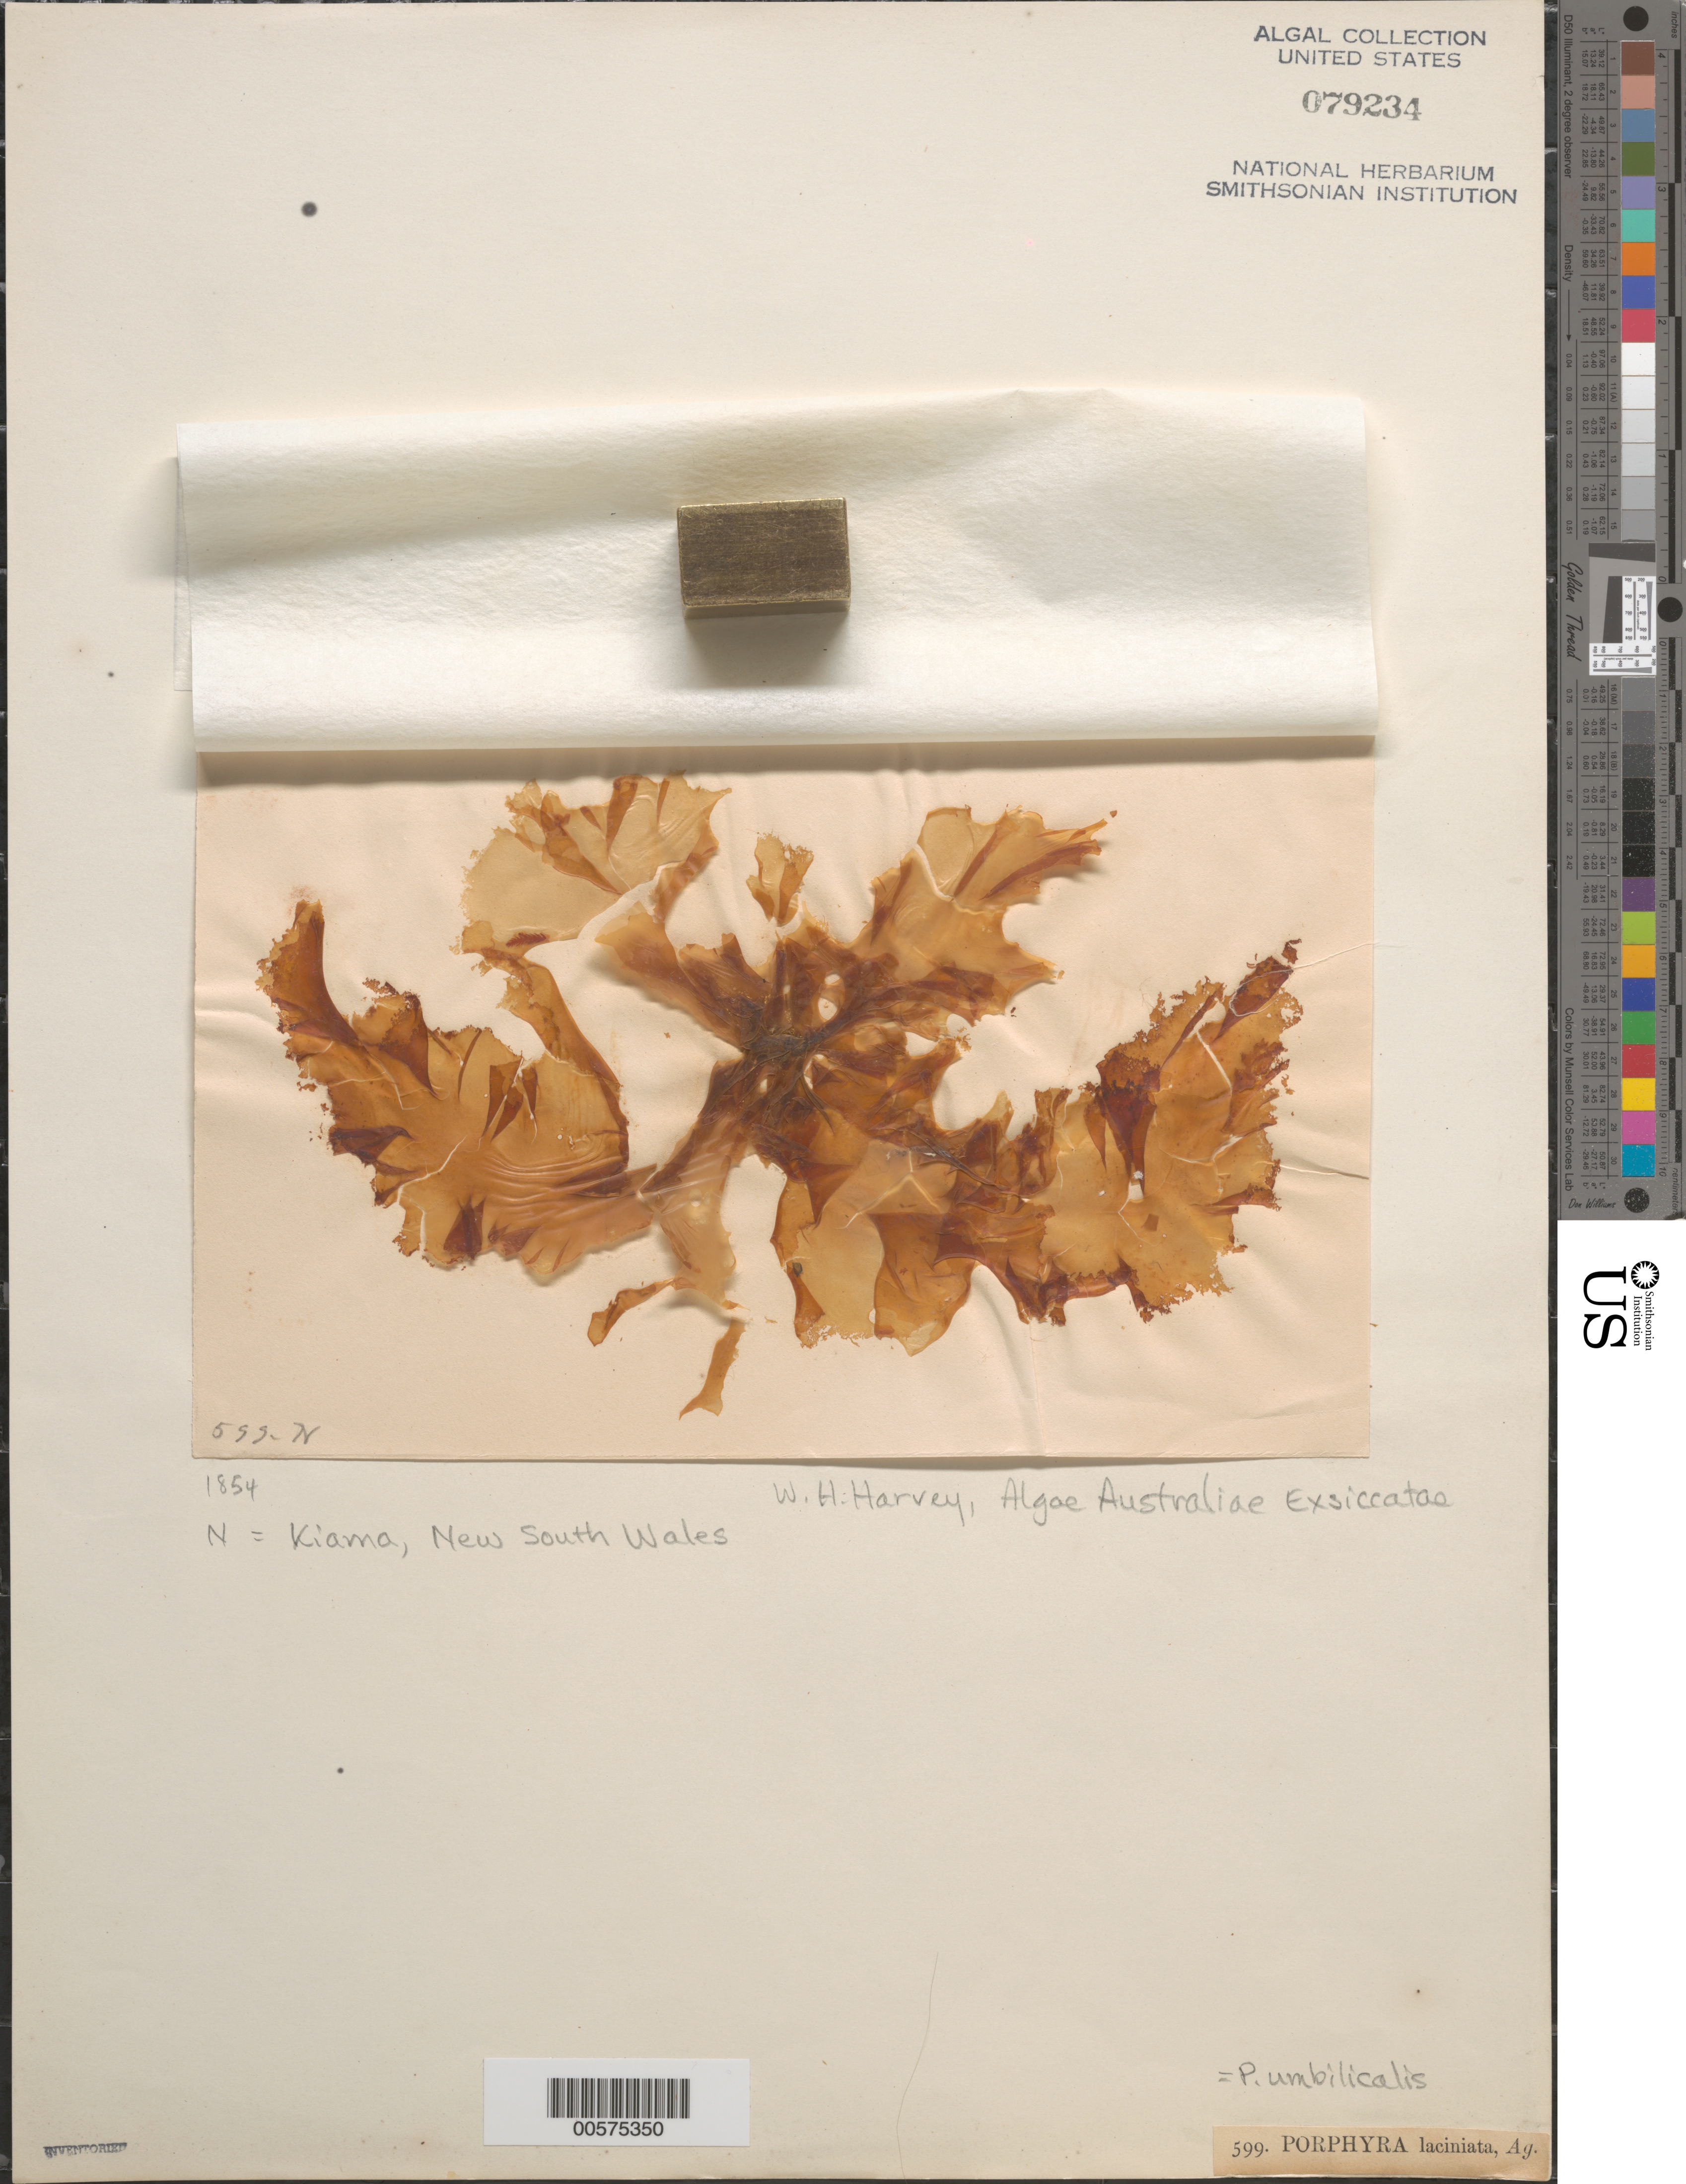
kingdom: Plantae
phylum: Rhodophyta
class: Bangiophyceae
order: Bangiales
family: Bangiaceae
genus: Porphyra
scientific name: Porphyra umbilicalis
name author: Kütz.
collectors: W. Harvey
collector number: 599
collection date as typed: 1854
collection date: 1854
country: Australia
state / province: New South Wales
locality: Kiama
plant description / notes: Harvey, Algae Australiae Exsiccatae, (N), as Porphyra laciniata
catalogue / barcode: US 79234